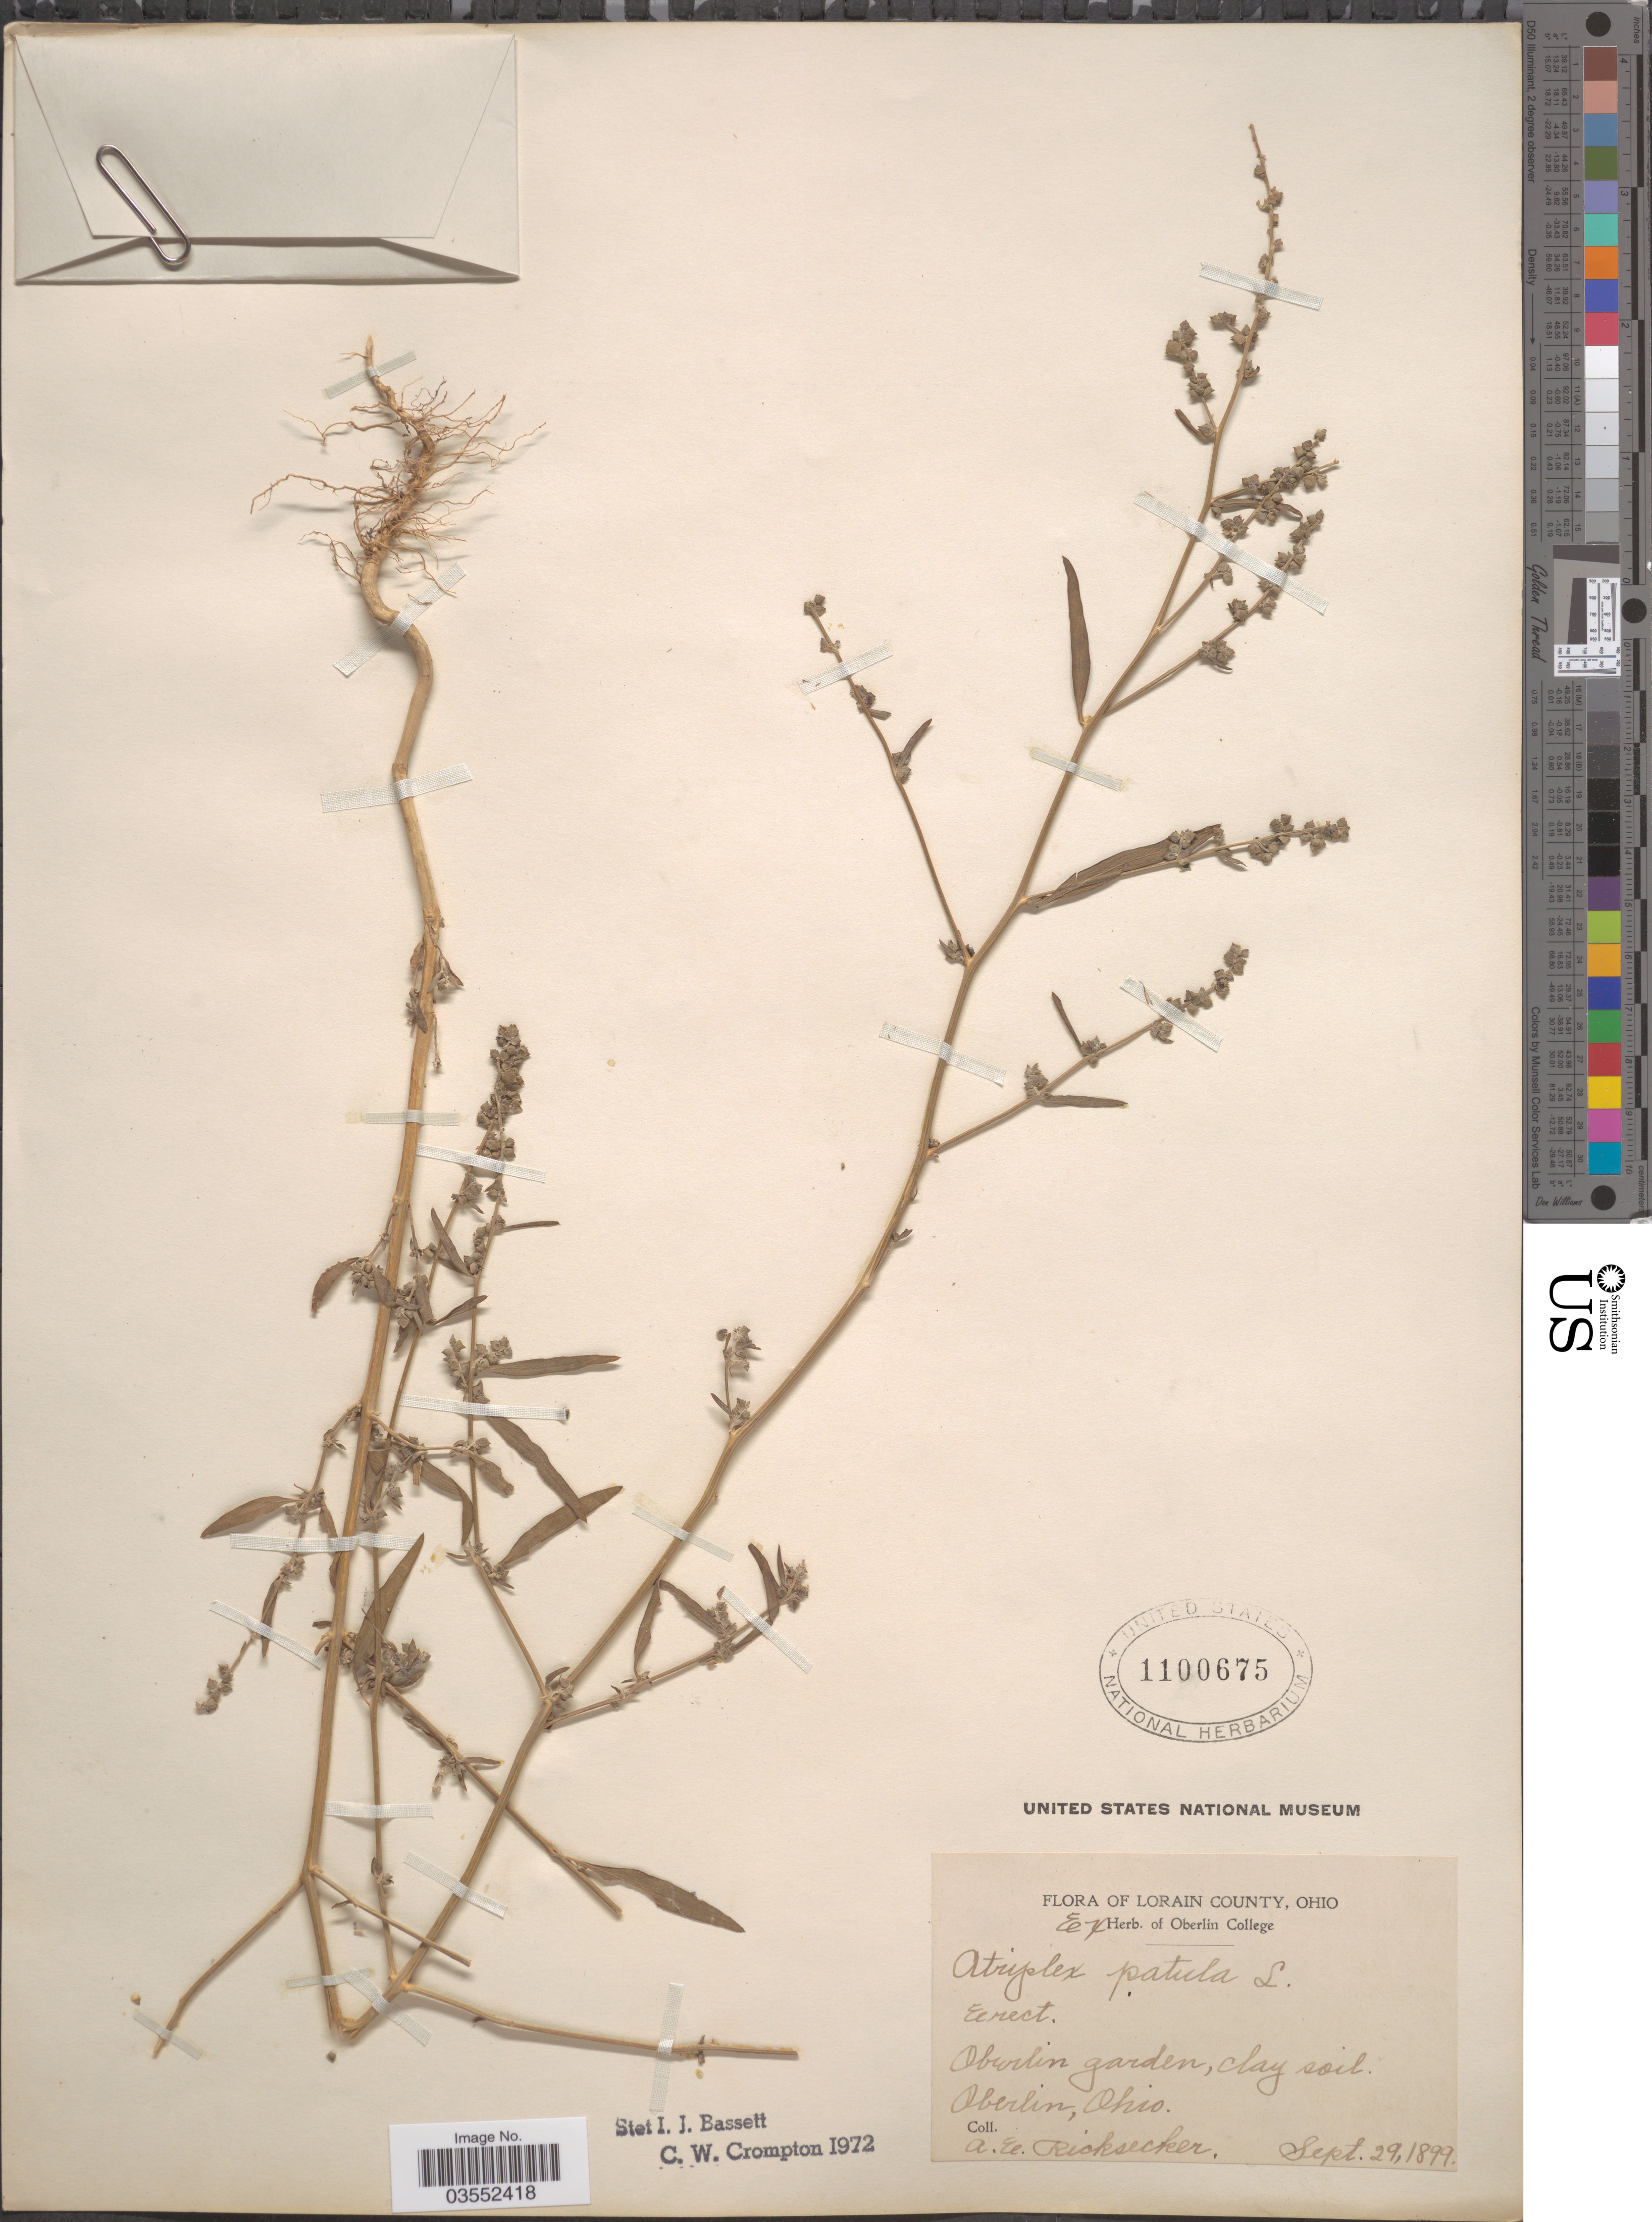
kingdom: Plantae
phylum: Tracheophyta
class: Magnoliopsida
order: Caryophyllales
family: Amaranthaceae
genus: Atriplex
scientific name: Atriplex patula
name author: L.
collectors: A. E. Ricksecker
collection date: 1899-09-29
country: United States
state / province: Ohio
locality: Lorain County. Oberlin garden, Clay soil. Oberlin.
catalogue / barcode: US 1100675